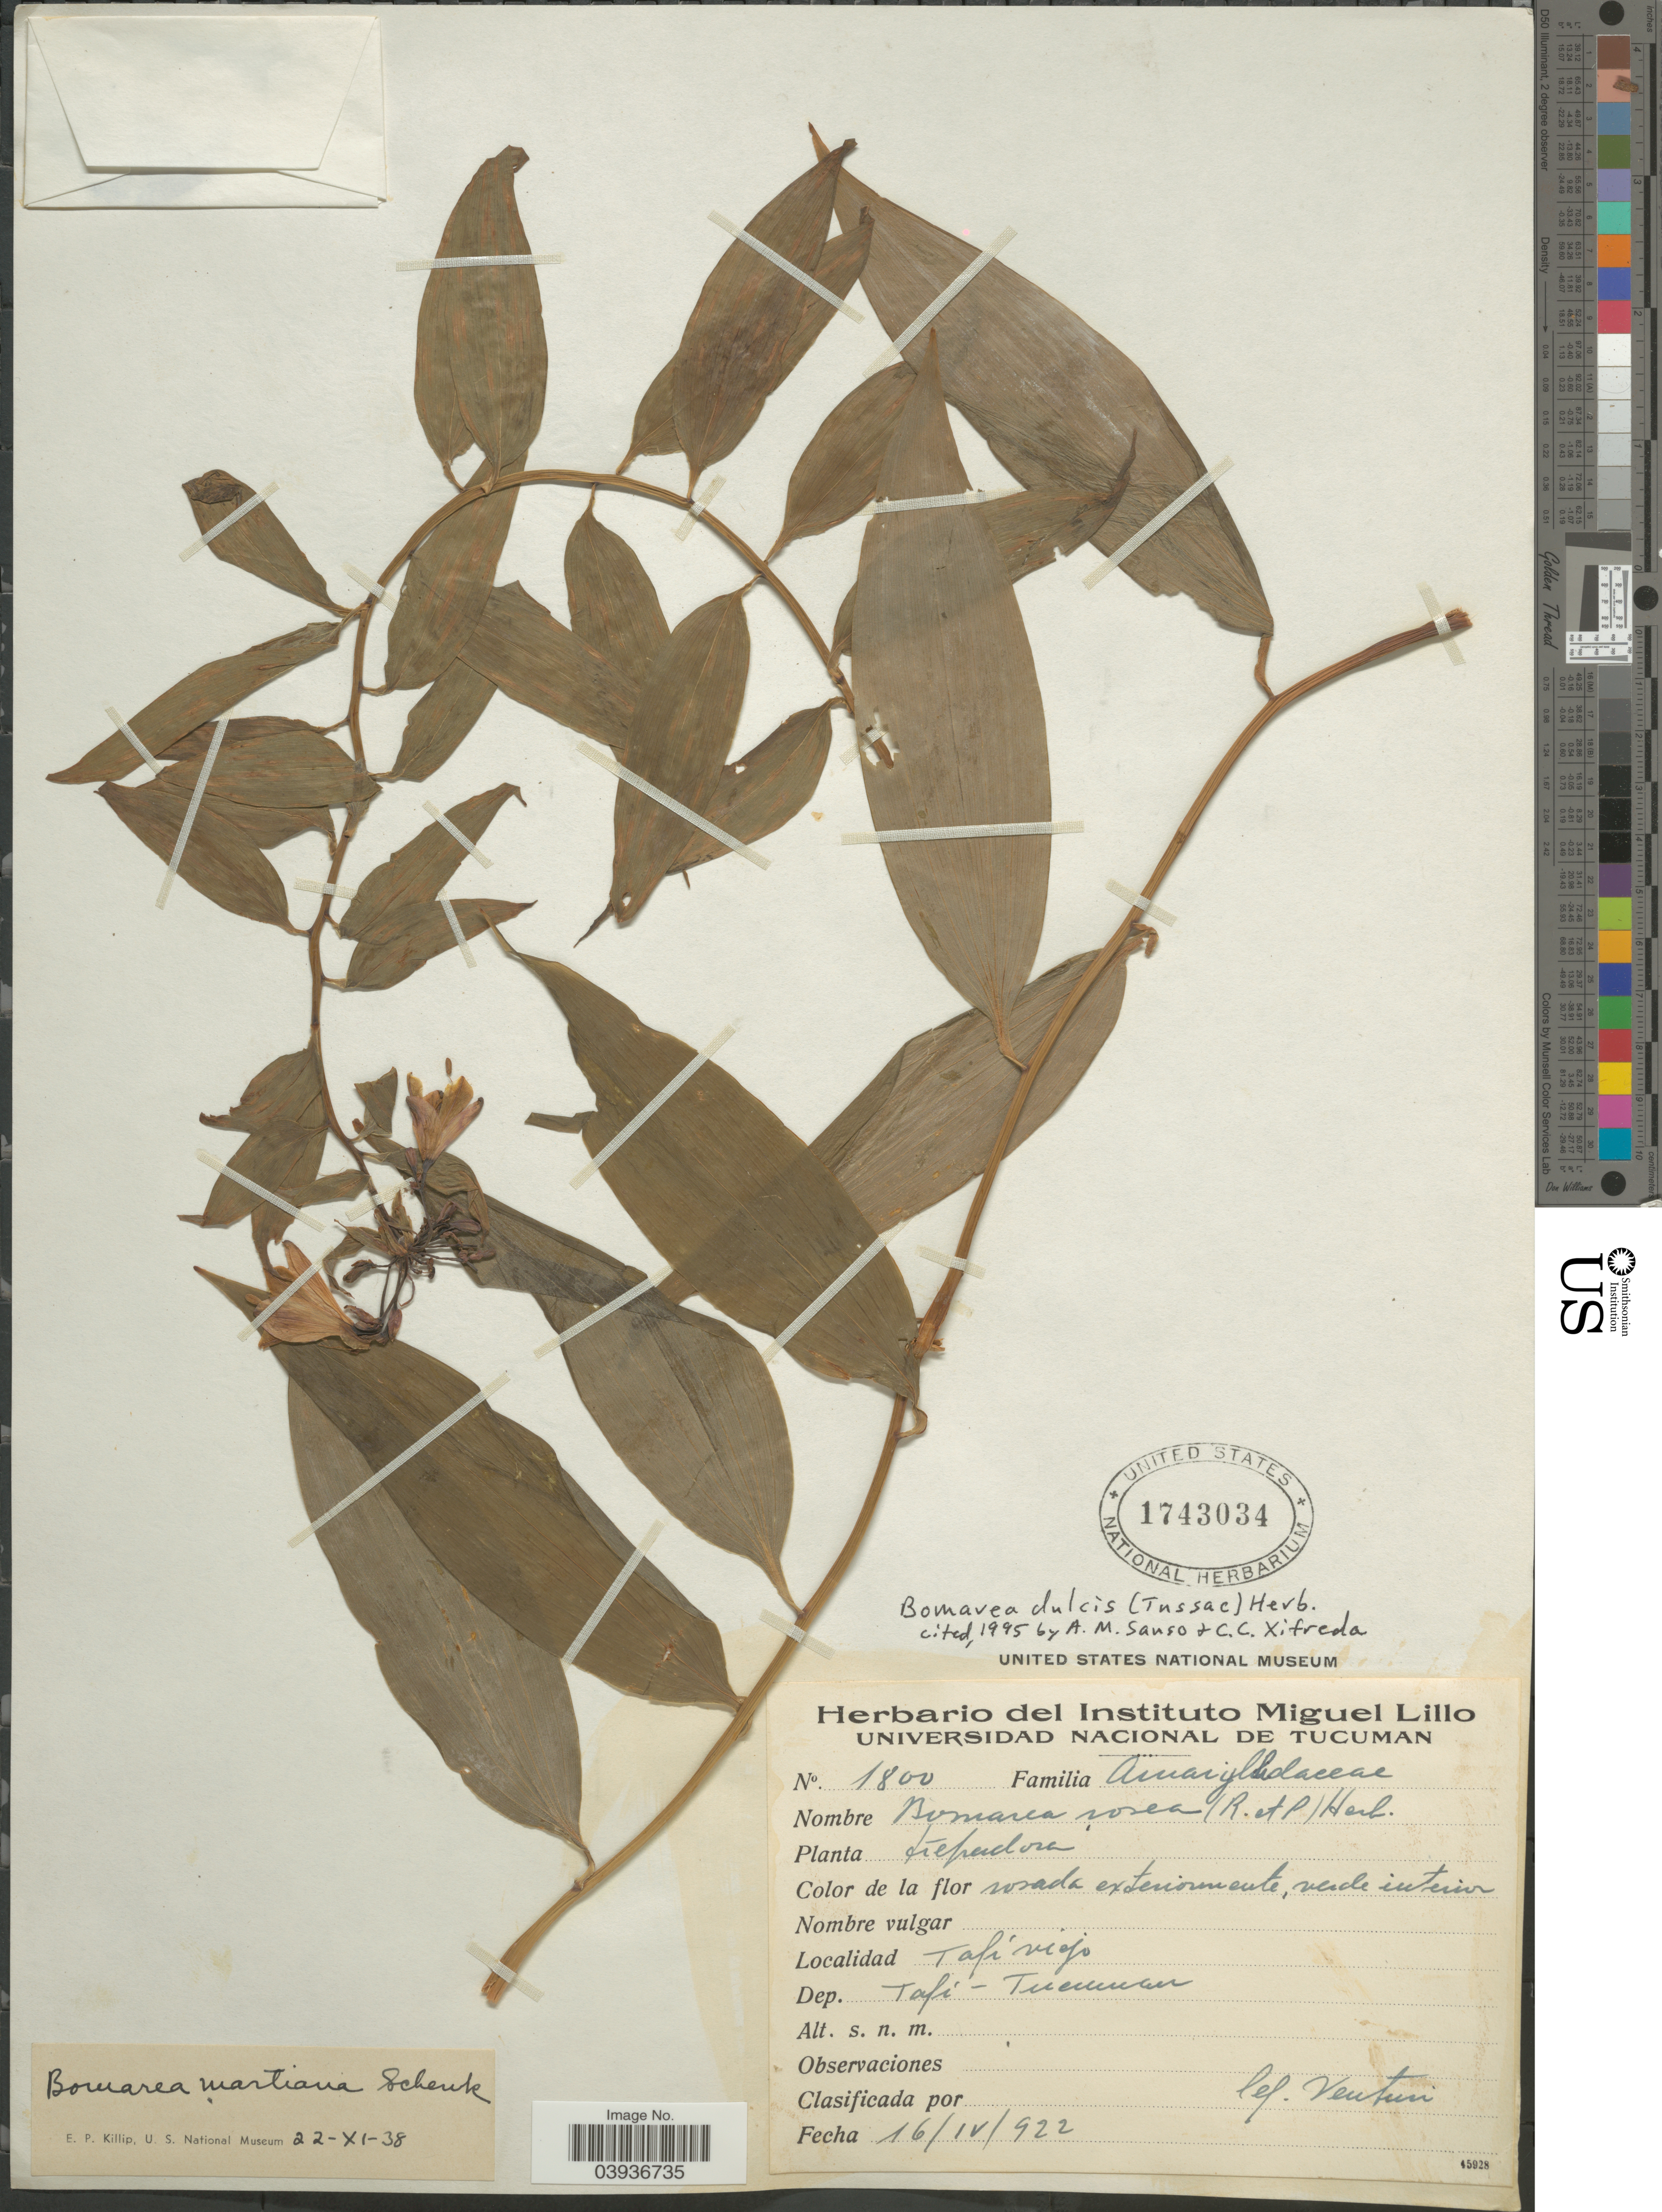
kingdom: Plantae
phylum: Tracheophyta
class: Liliopsida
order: Liliales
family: Alstroemeriaceae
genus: Bomarea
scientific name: Bomarea edulis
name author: (Tussac) Herb.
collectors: Venturi, --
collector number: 1800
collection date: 1922-04-16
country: Argentina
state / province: Tucuman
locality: Tafí viejo. Dep. Tafí-Tucuman.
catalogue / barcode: US 1743034